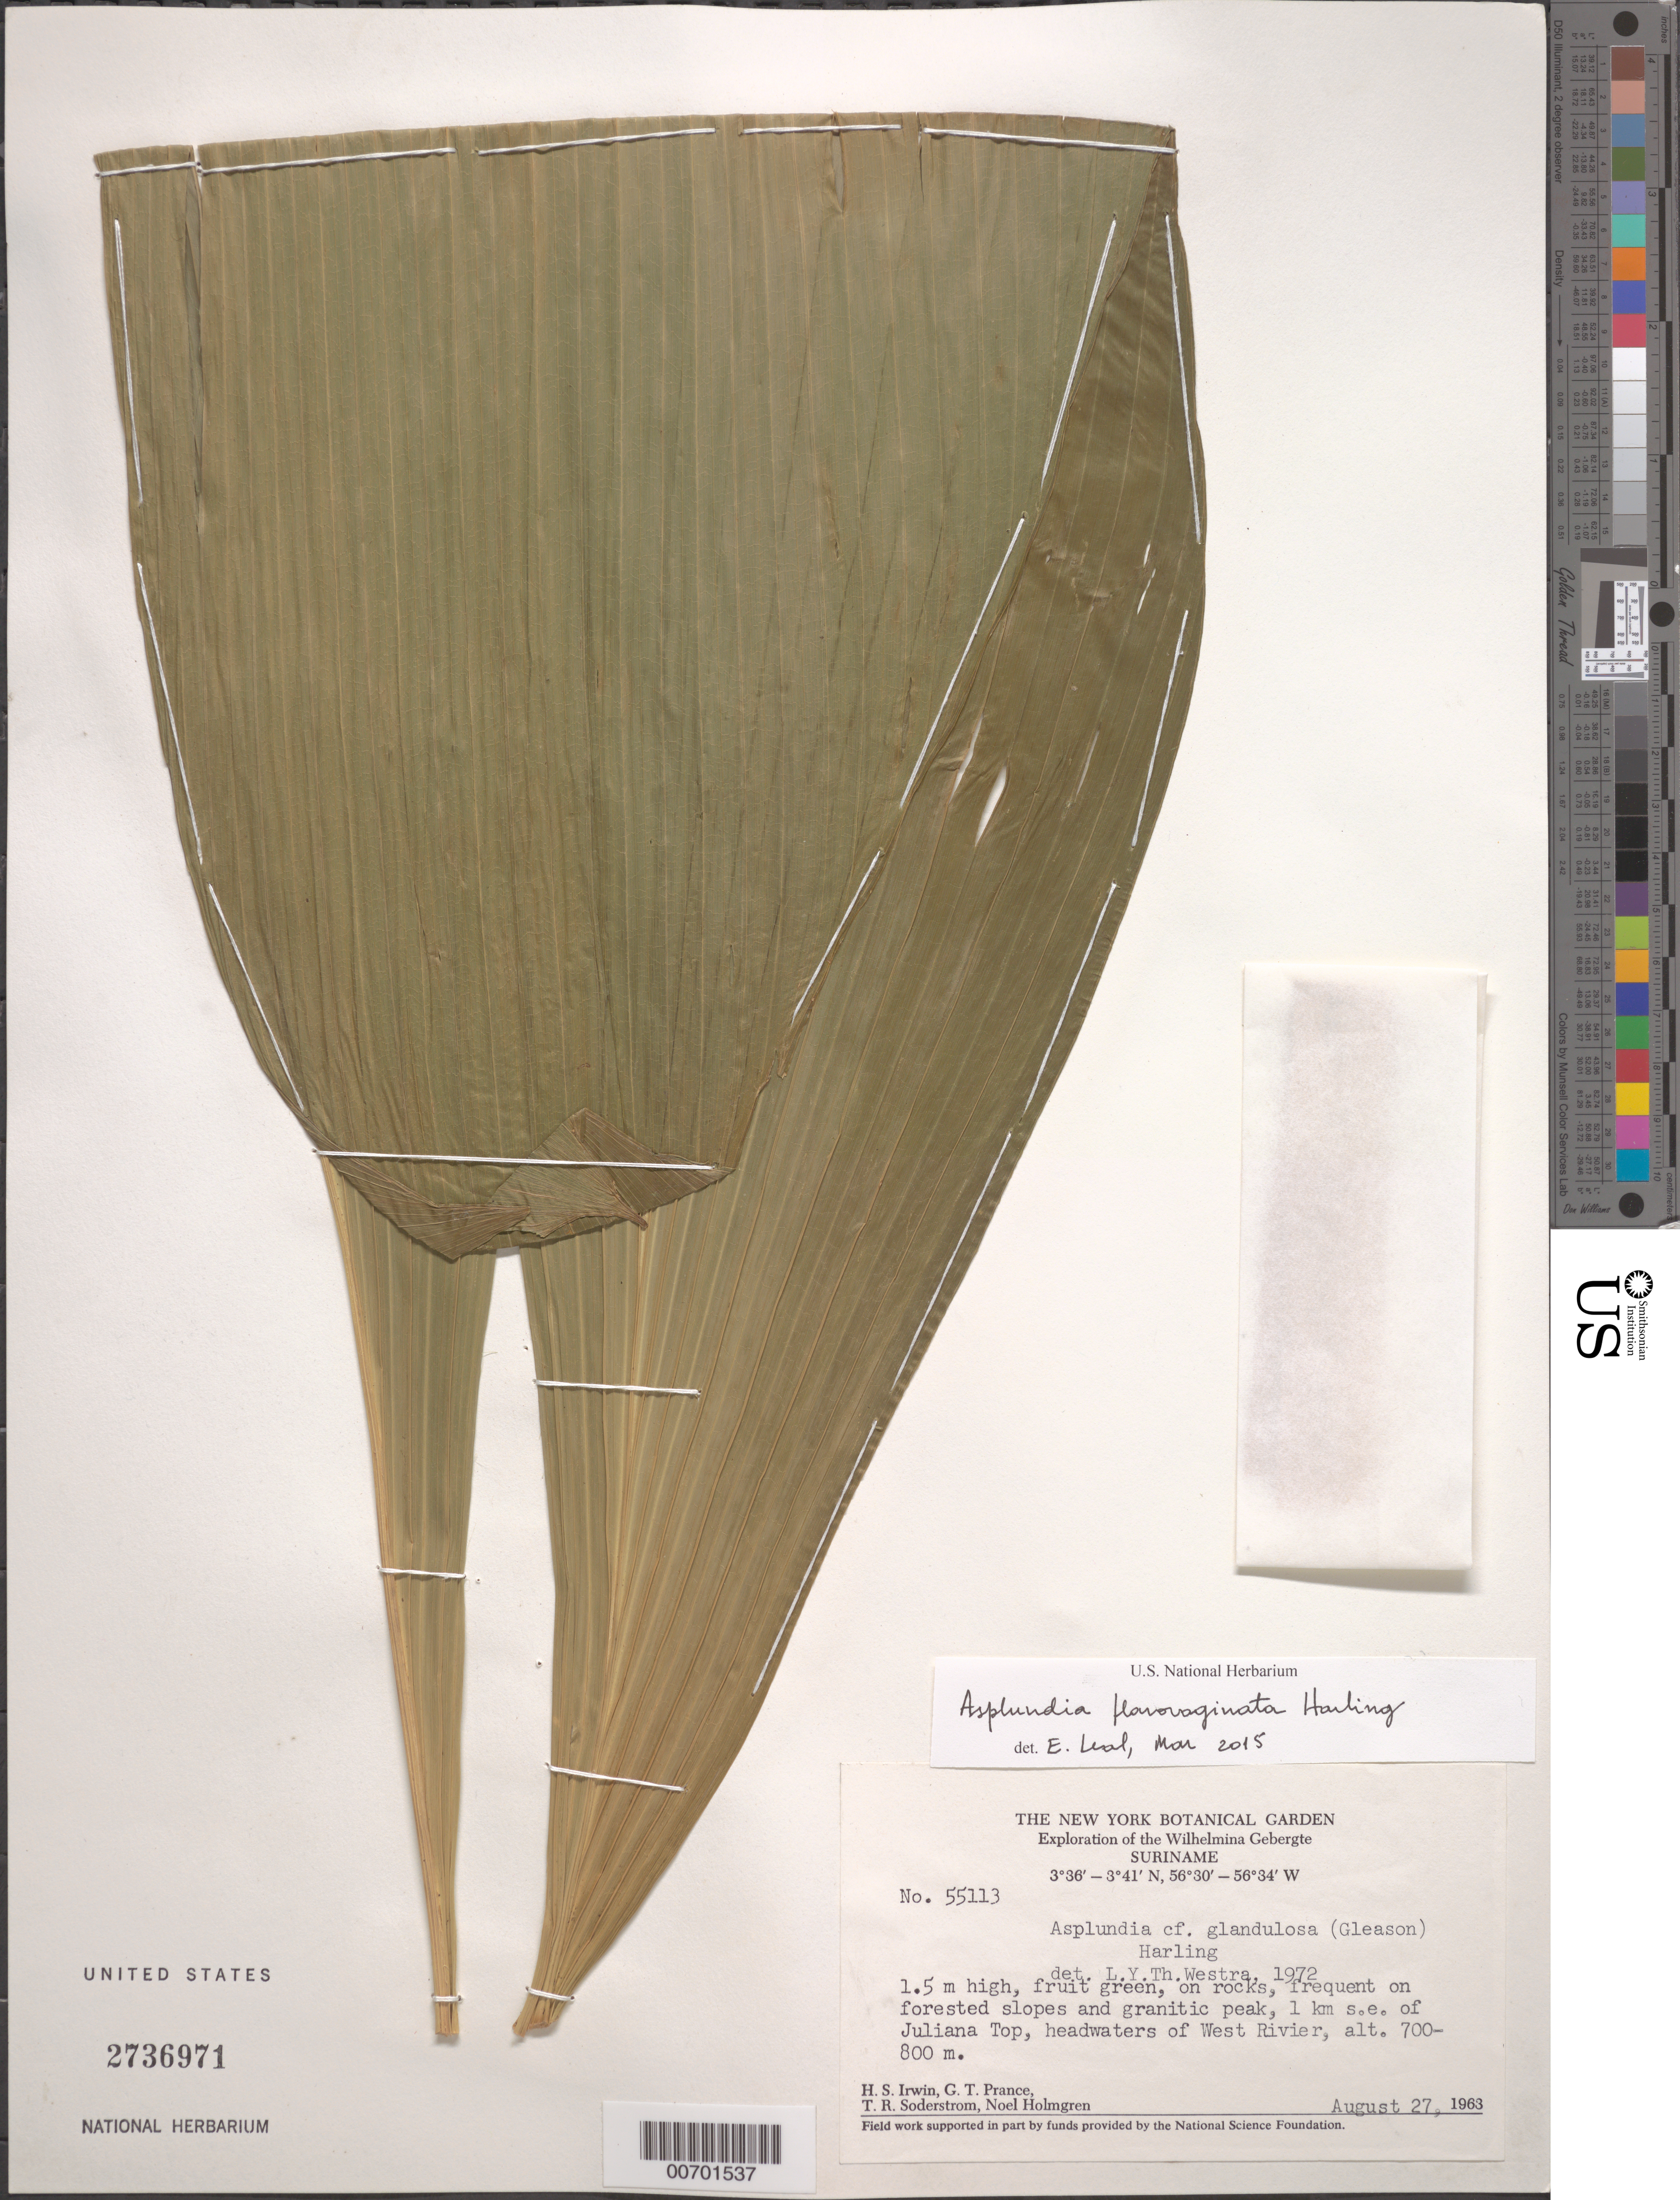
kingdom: Plantae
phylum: Tracheophyta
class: Liliopsida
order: Pandanales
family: Cyclanthaceae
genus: Asplundia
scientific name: Asplundia flavovaginata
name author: Harling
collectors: H. Irwin, G. T. Prance, T. R. Soderstrom & N. H. Holmgren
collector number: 55113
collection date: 1963-08-27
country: Suriname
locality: The Wilhelmina Gebergte. 1 km s.e. of Juliana Top, headwaters of West River.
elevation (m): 700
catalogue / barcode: US 2736971